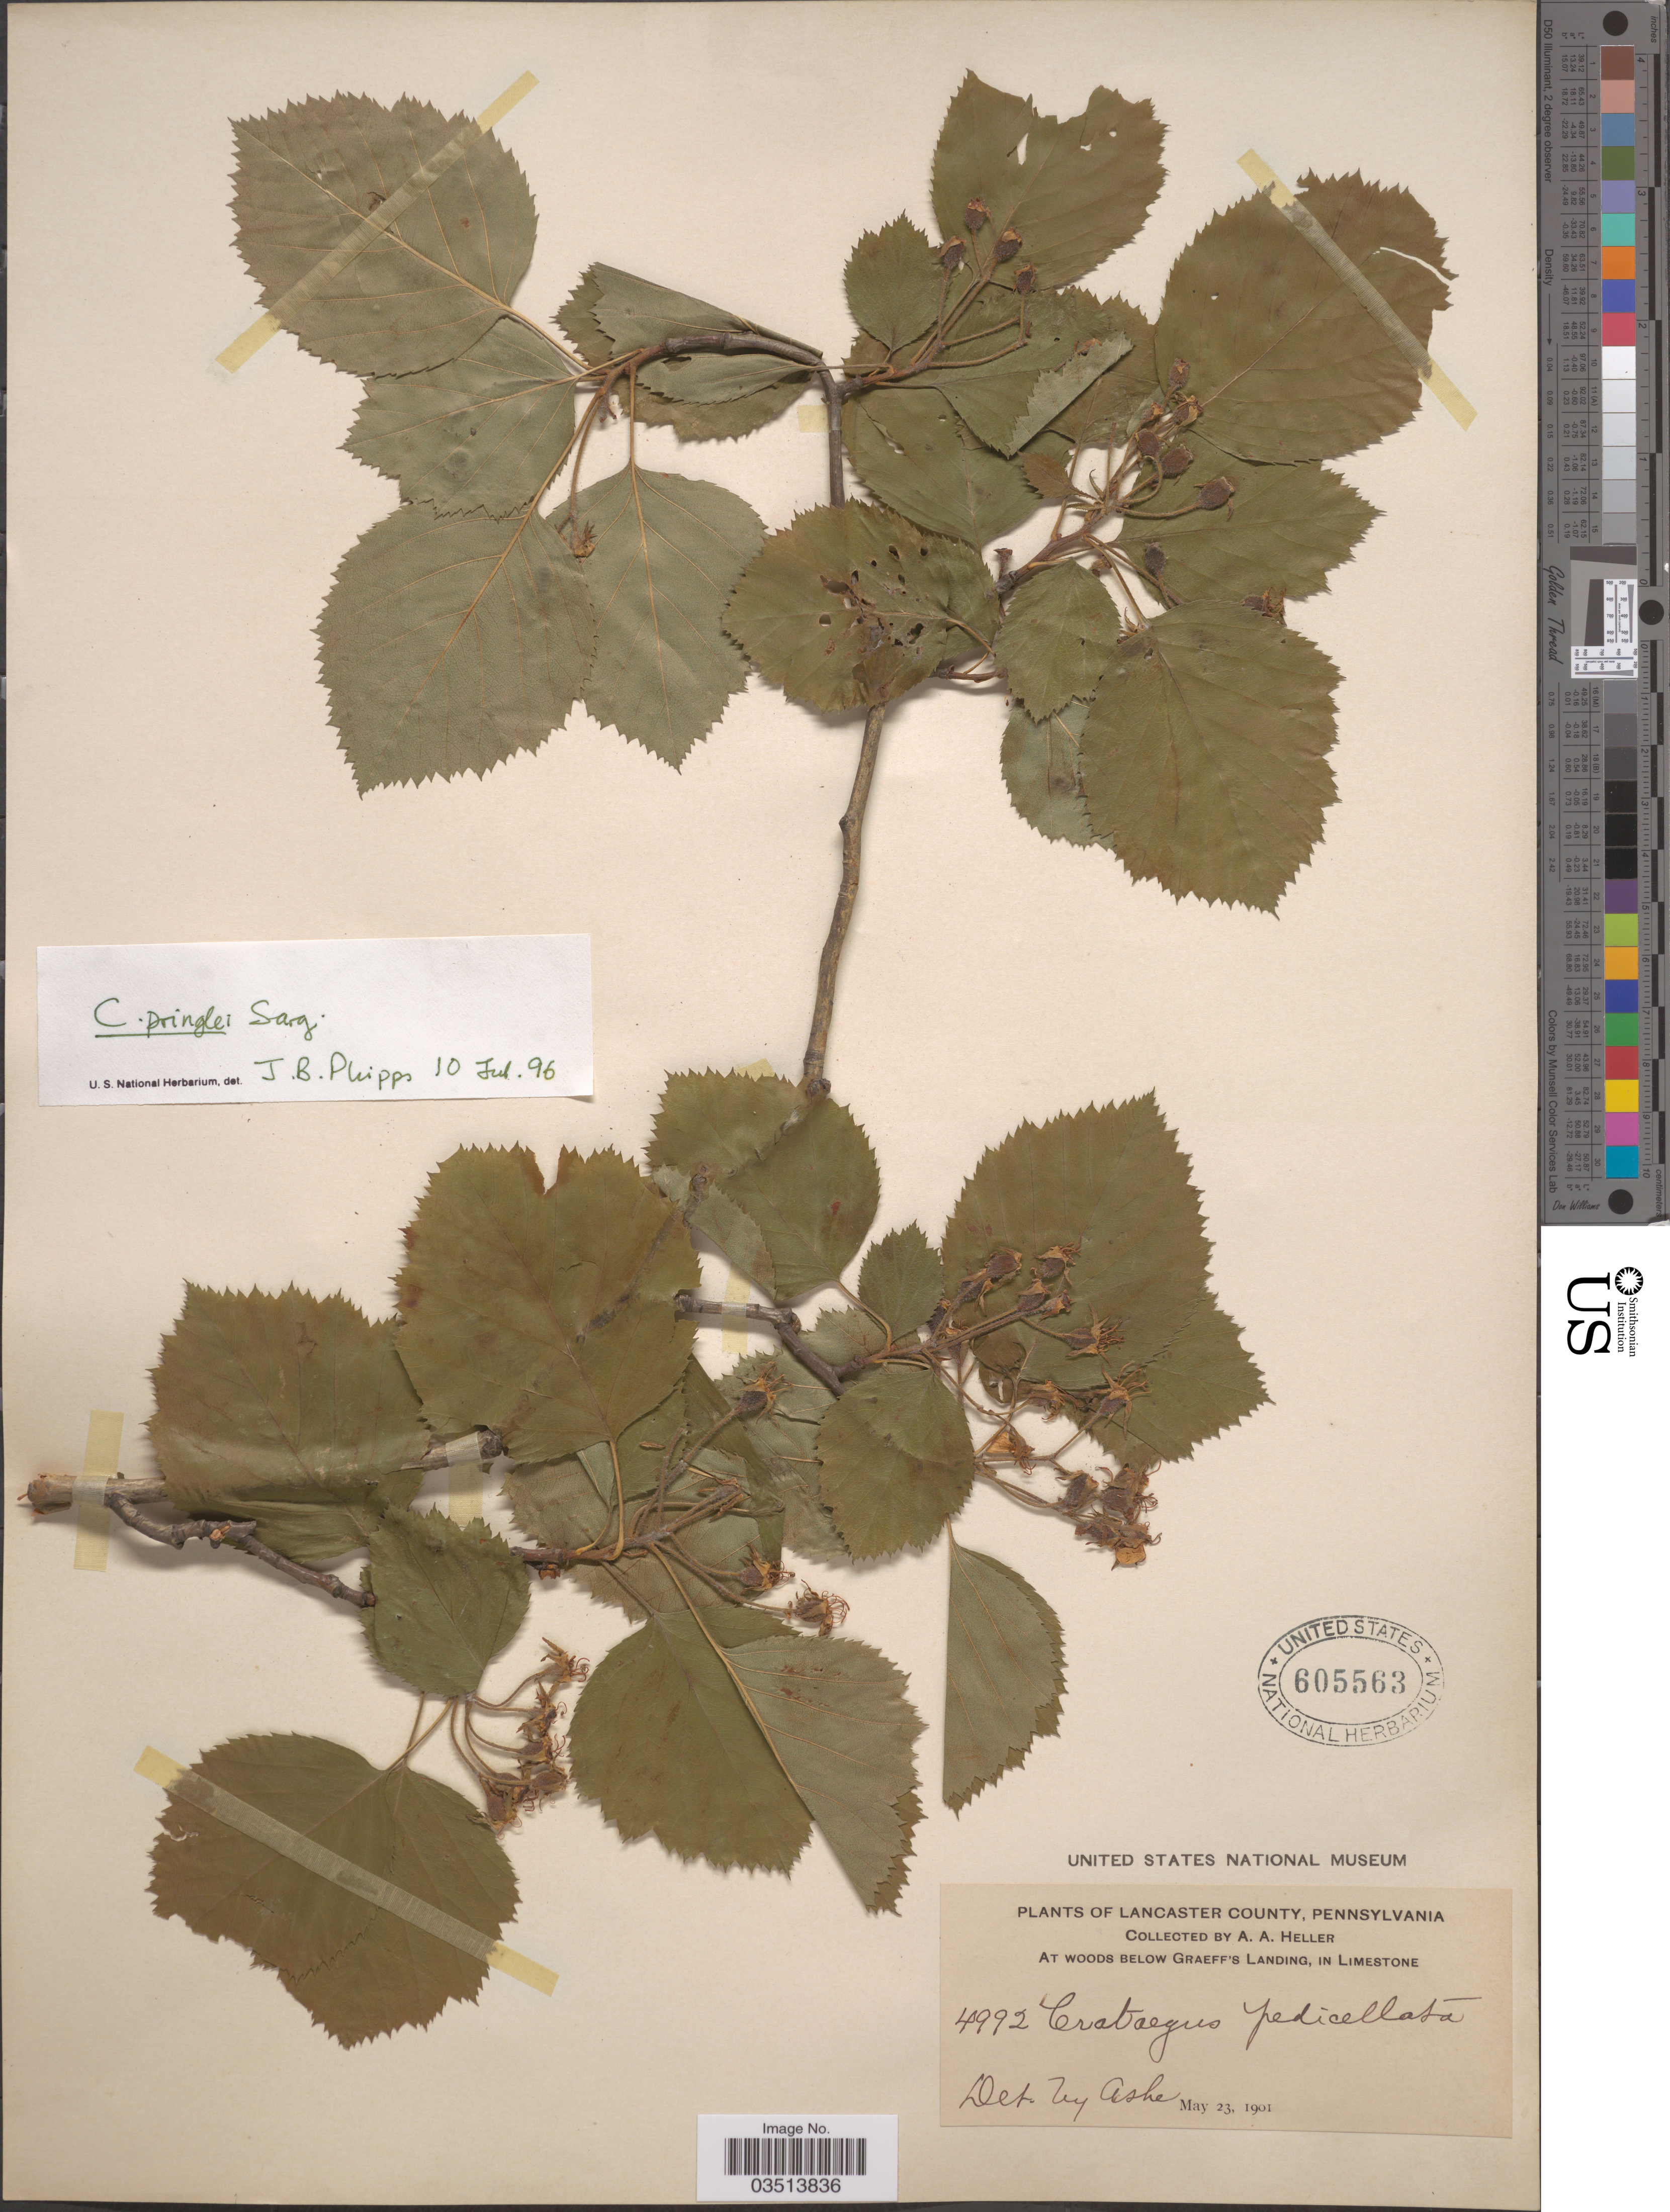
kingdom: Plantae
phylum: Tracheophyta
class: Magnoliopsida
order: Rosales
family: Rosaceae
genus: Crataegus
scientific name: Crataegus coccinea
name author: Ashe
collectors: A. A. Heller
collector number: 4992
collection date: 1901-05-23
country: United States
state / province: Pennsylvania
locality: Lancaster County. At woods below Graeff's Landing, in Limestone.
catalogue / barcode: US 605563